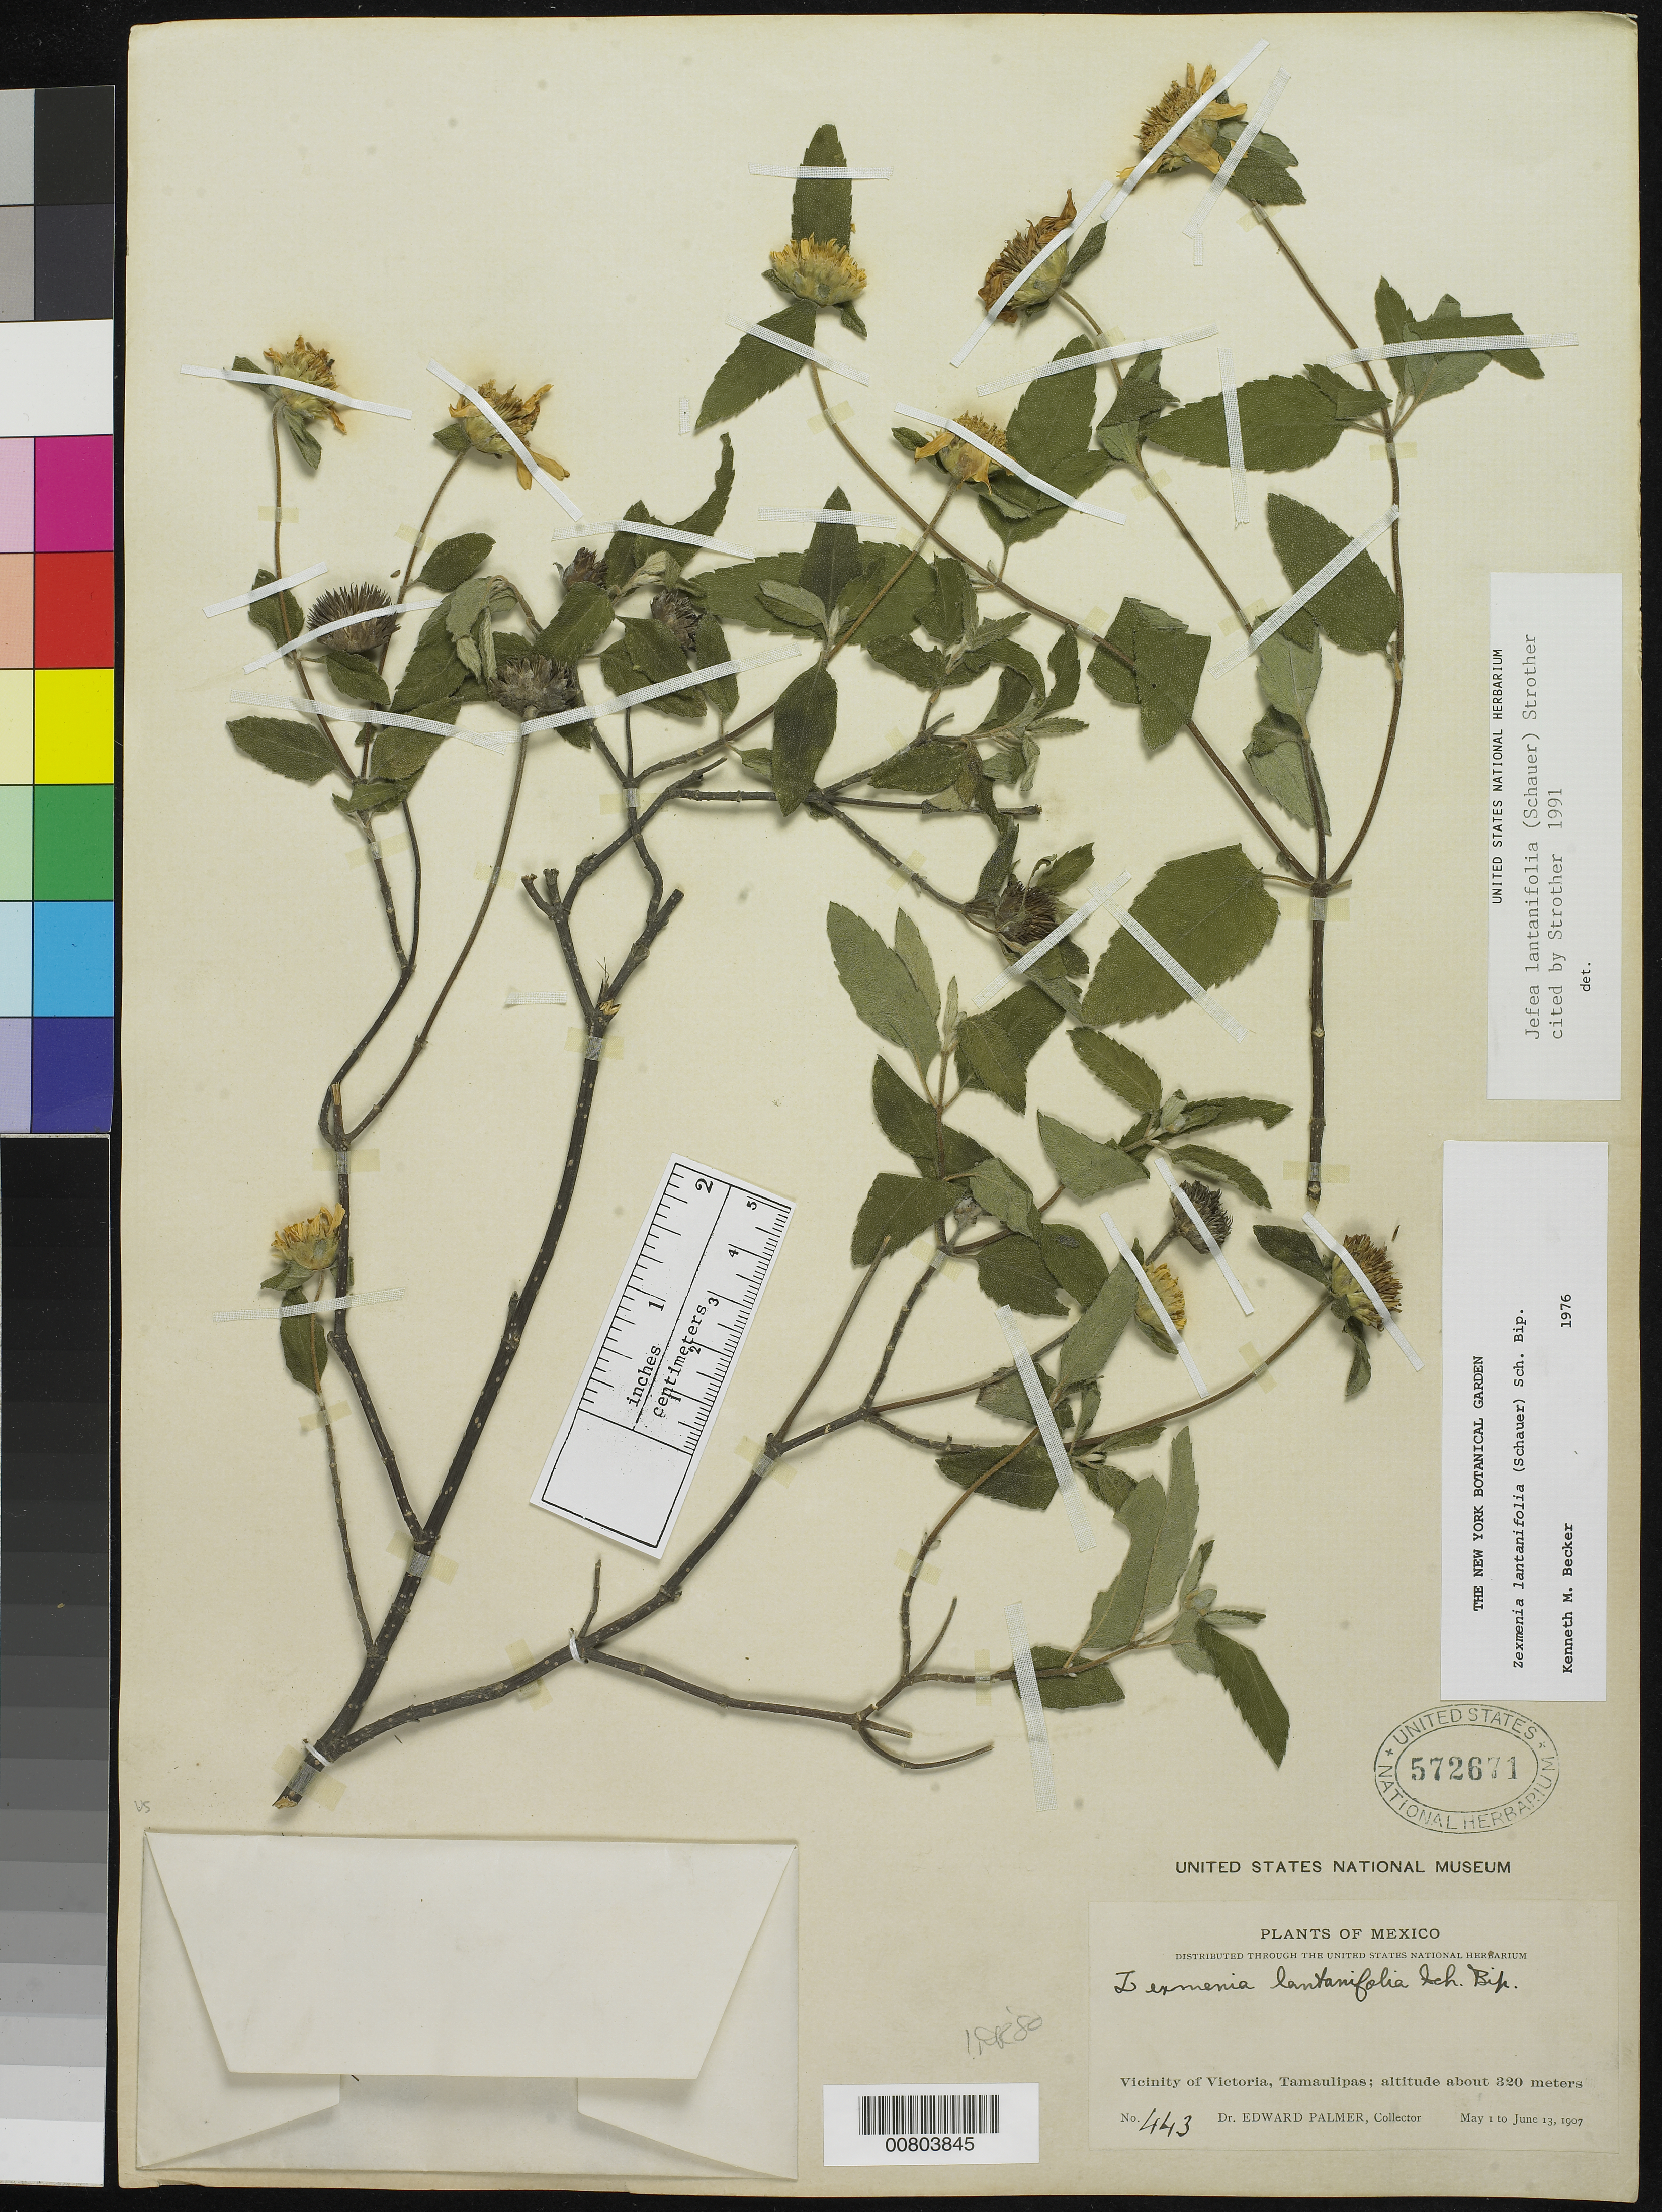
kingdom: Plantae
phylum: Tracheophyta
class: Magnoliopsida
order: Asterales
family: Asteraceae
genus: Jefea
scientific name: Jefea lantanifolia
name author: (S. Schauer) Strother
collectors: E. Palmer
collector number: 443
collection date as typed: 01 May 1907 to 13 Jun 1907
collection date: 1907-05-01/1907-06-13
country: Mexico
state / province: Tamaulipas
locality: Vicinity of Victoria.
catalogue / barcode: US 572671